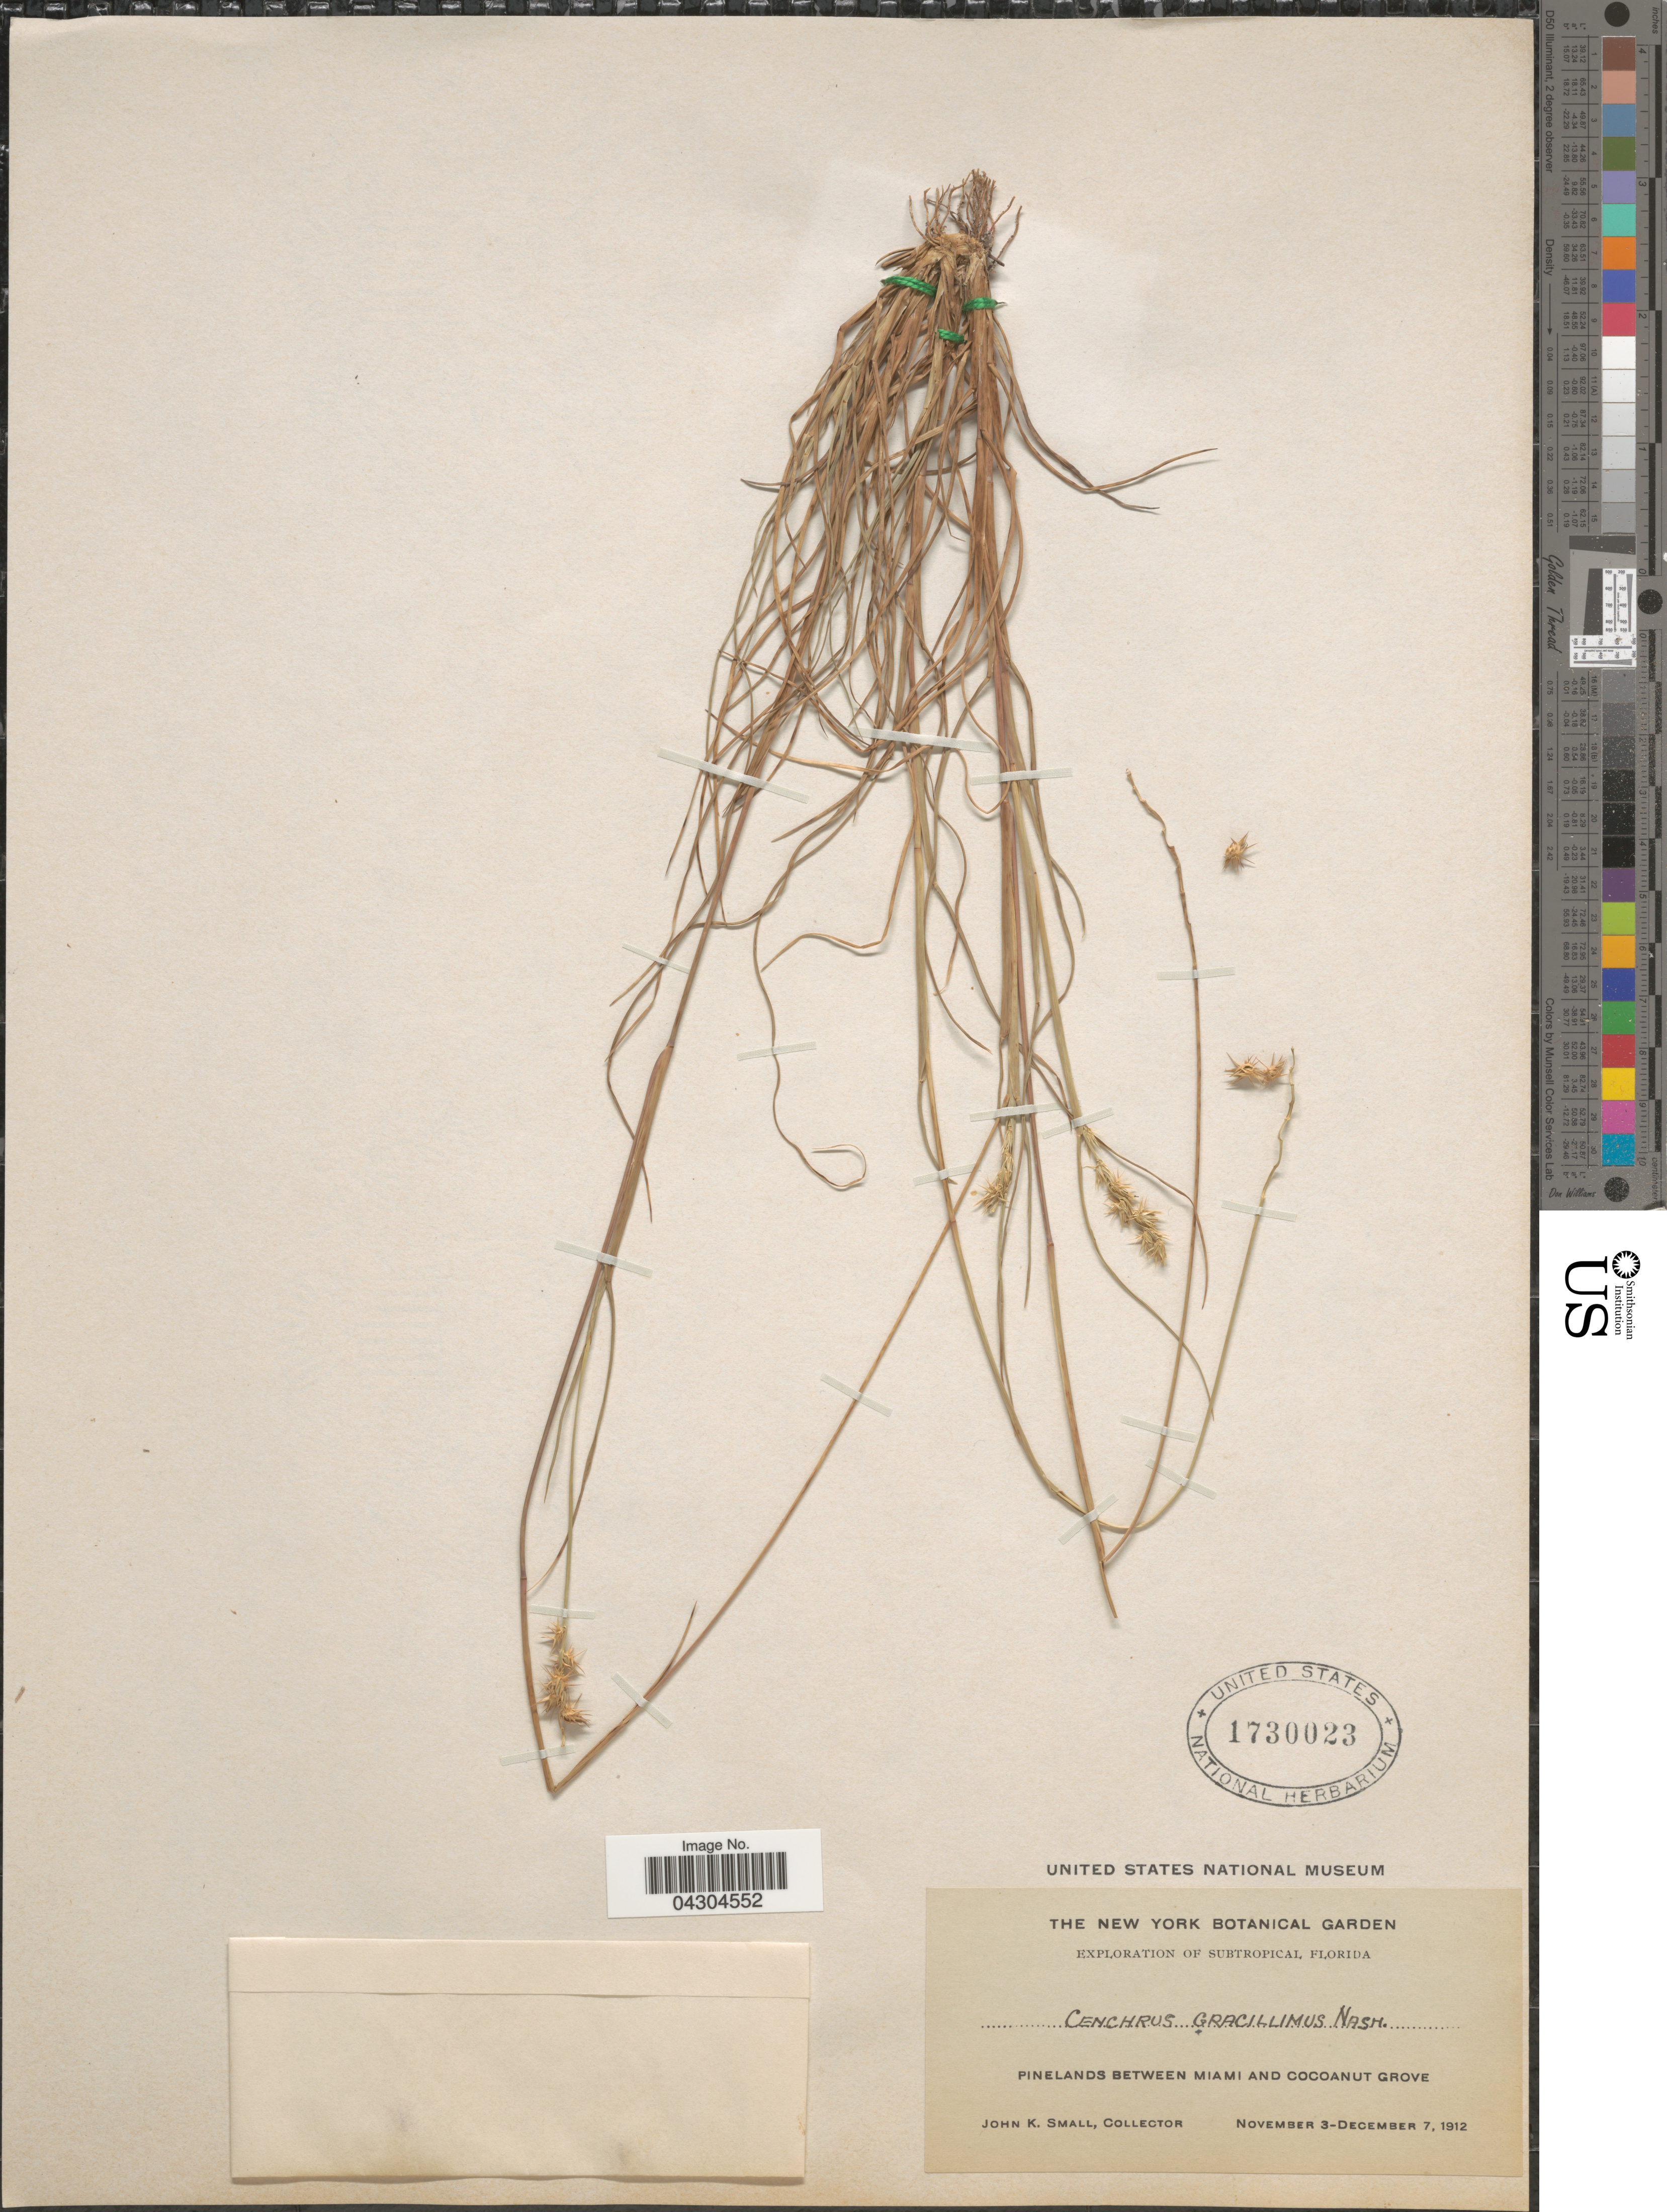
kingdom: Plantae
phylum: Tracheophyta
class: Liliopsida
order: Poales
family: Poaceae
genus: Cenchrus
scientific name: Cenchrus gracillimus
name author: Nash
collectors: J. K. Small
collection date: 1912-11-03/1912-12-07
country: United States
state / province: Florida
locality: Exploration Of Subtropical Florida. Pinelands Between Miami And Cocoanut Grove.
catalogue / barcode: US 1730023